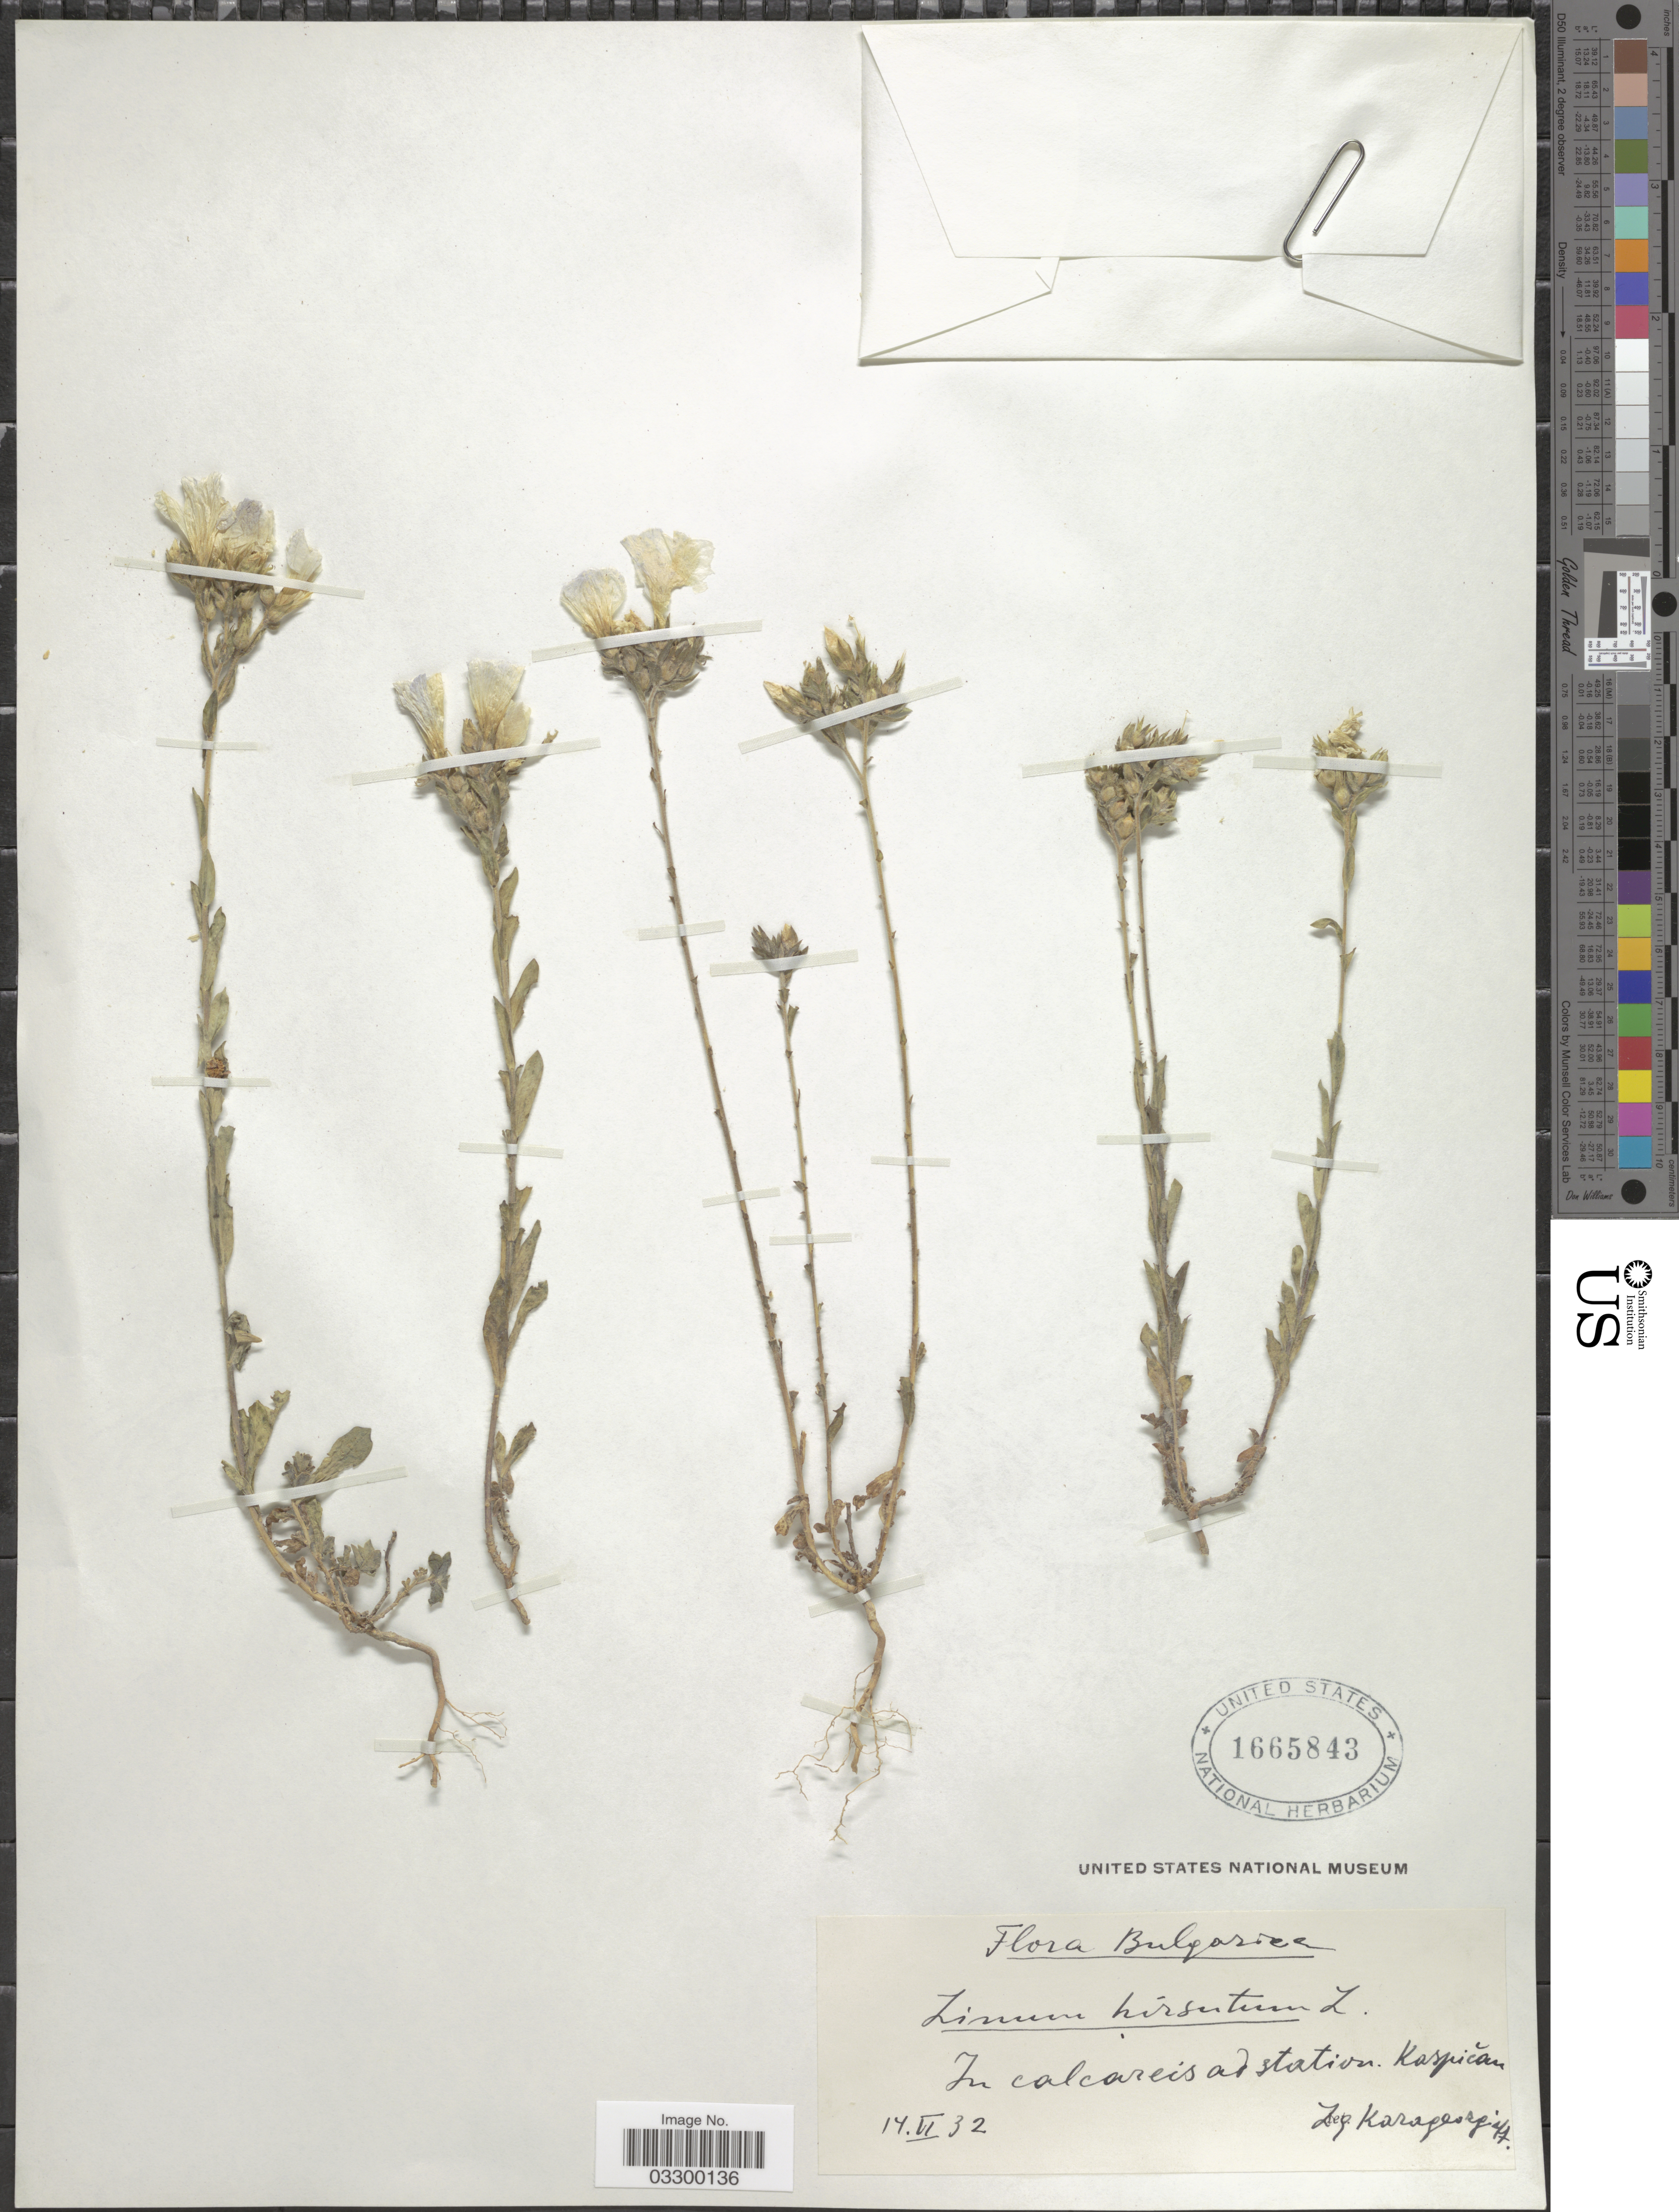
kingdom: Plantae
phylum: Tracheophyta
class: Magnoliopsida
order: Malpighiales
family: Linaceae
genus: Linum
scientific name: Linum hirsutum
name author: L.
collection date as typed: Transcribed d/m/y: 14/6/32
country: Bulgaria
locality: In calcareis ad station. Kaspican.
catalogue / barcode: US 1665843